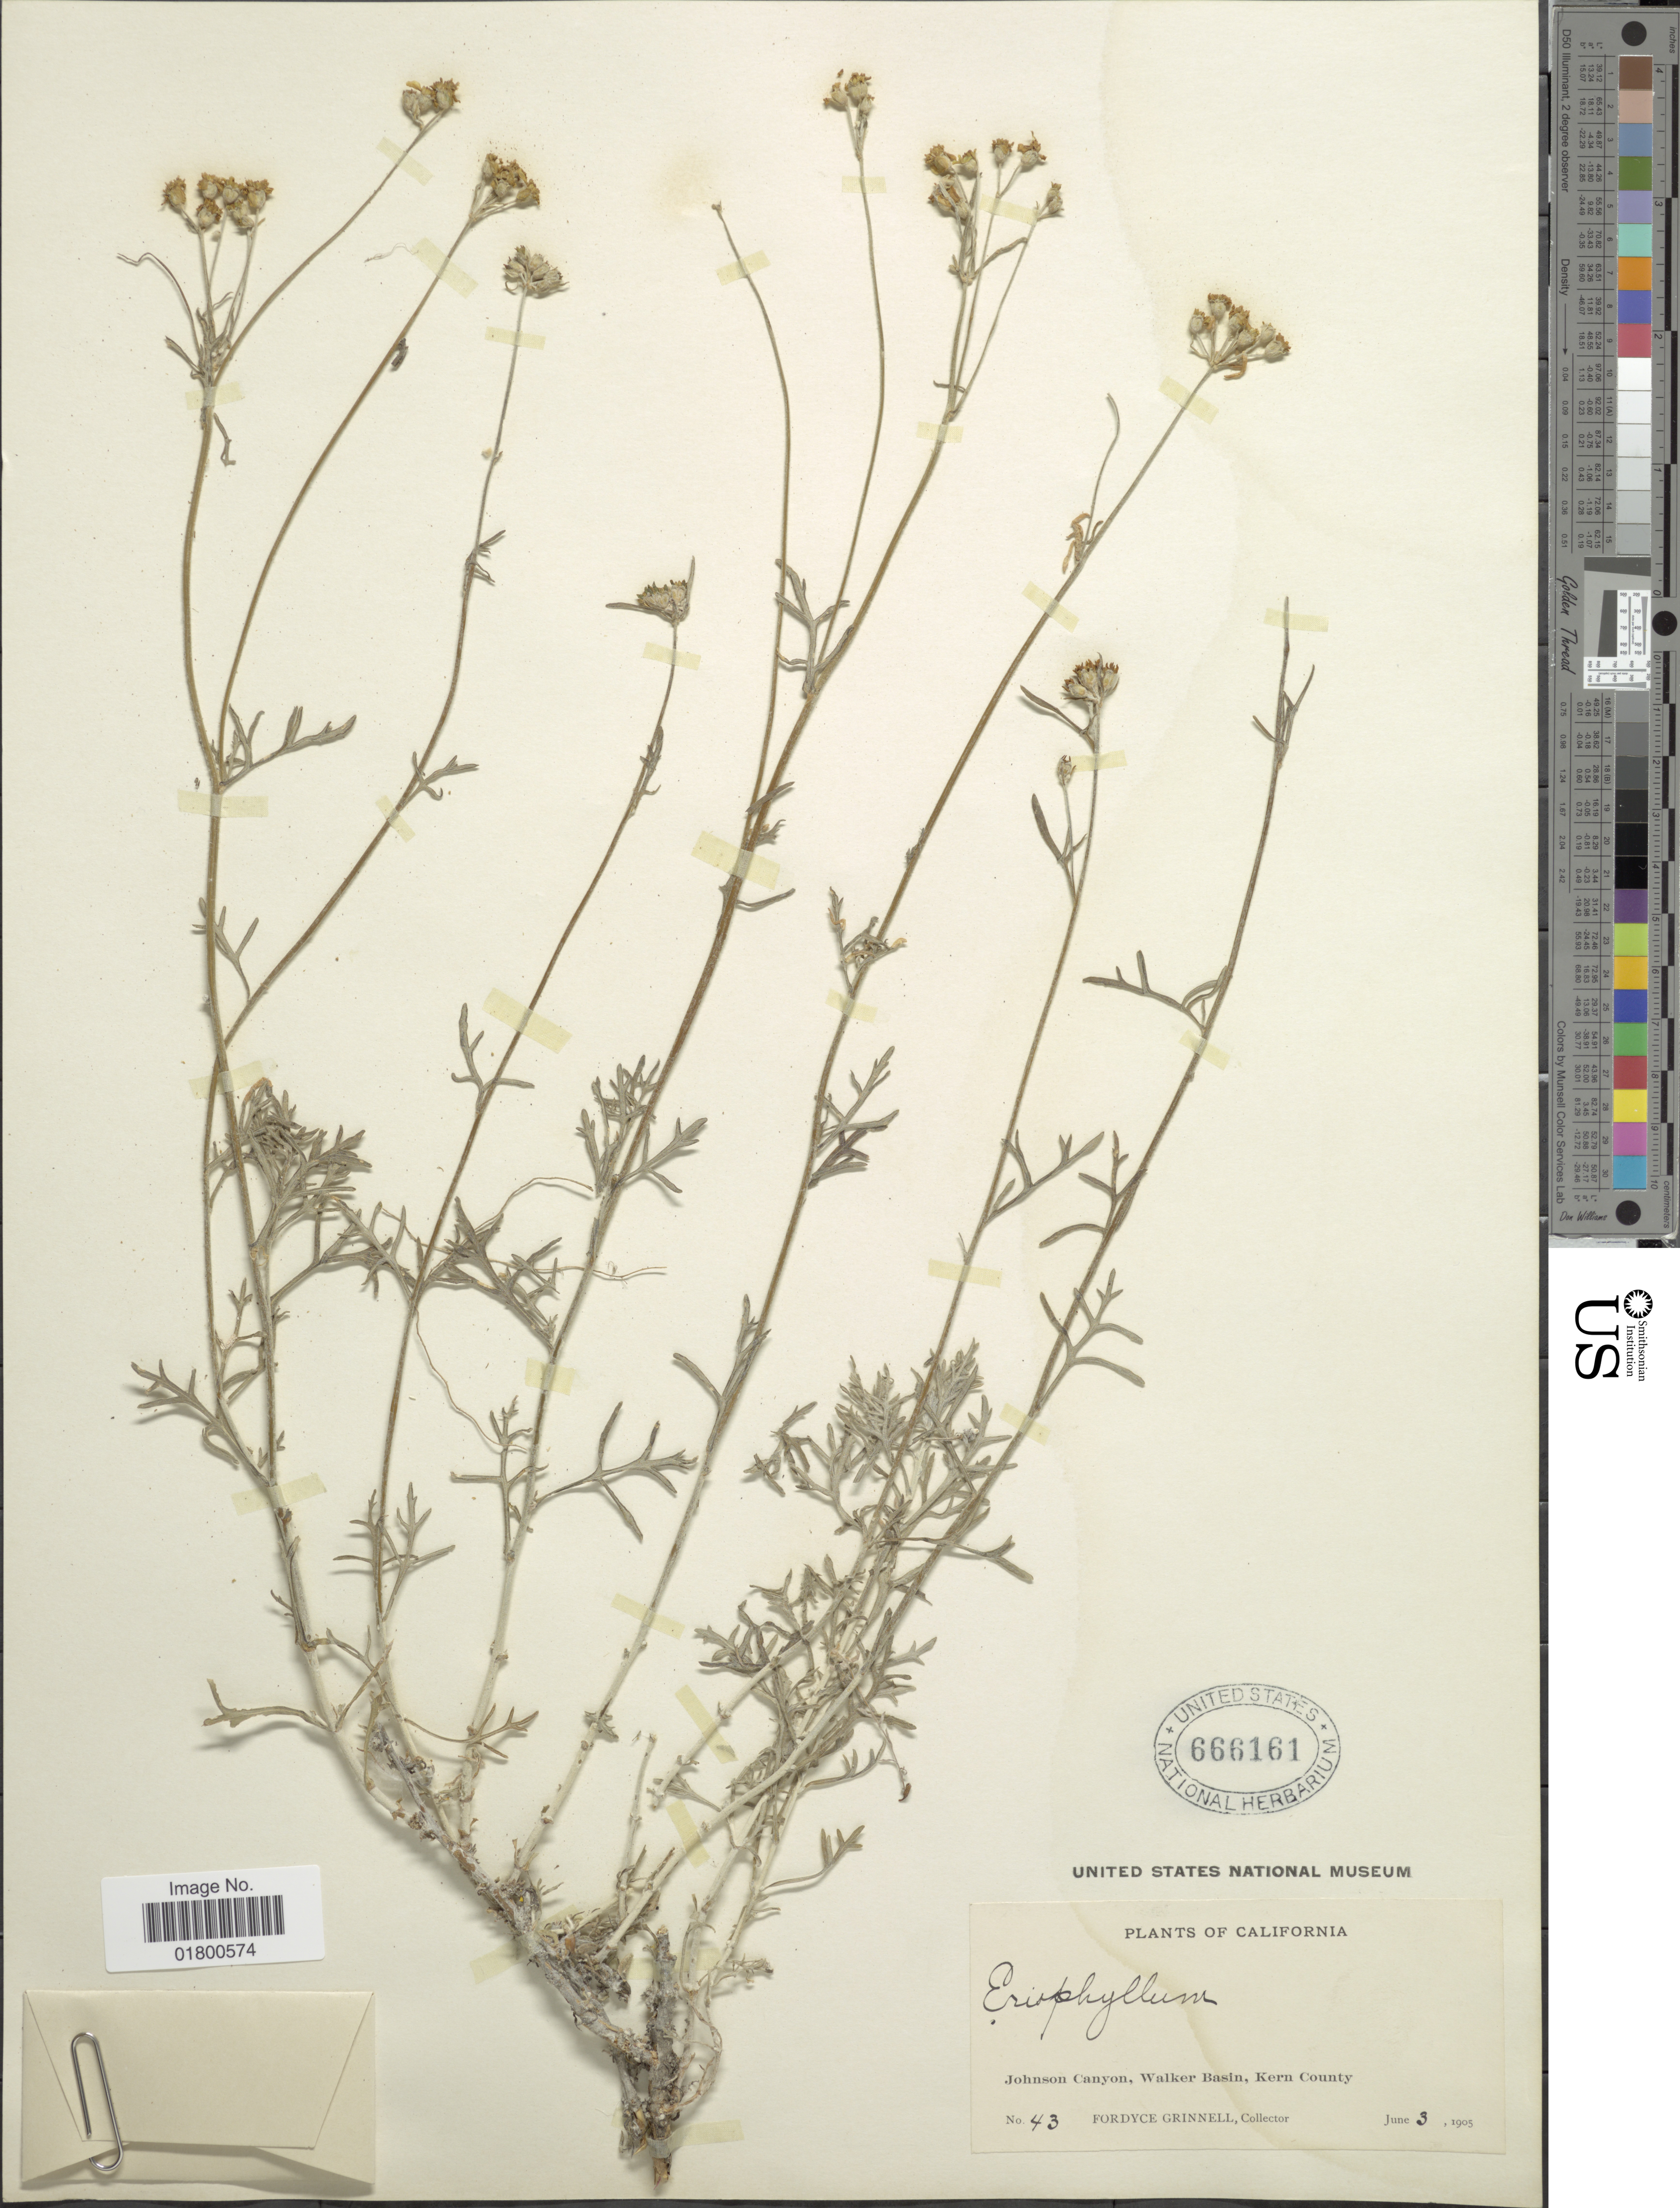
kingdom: Plantae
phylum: Tracheophyta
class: Magnoliopsida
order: Asterales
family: Asteraceae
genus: Eriophyllum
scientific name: Eriophyllum tenuifolium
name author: (DC.) Rydb.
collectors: F. Grinnell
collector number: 43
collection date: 1905-06-03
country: United States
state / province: California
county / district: Kern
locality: Johnson Canyon, Walker Basin, Kern County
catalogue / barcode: US 666161